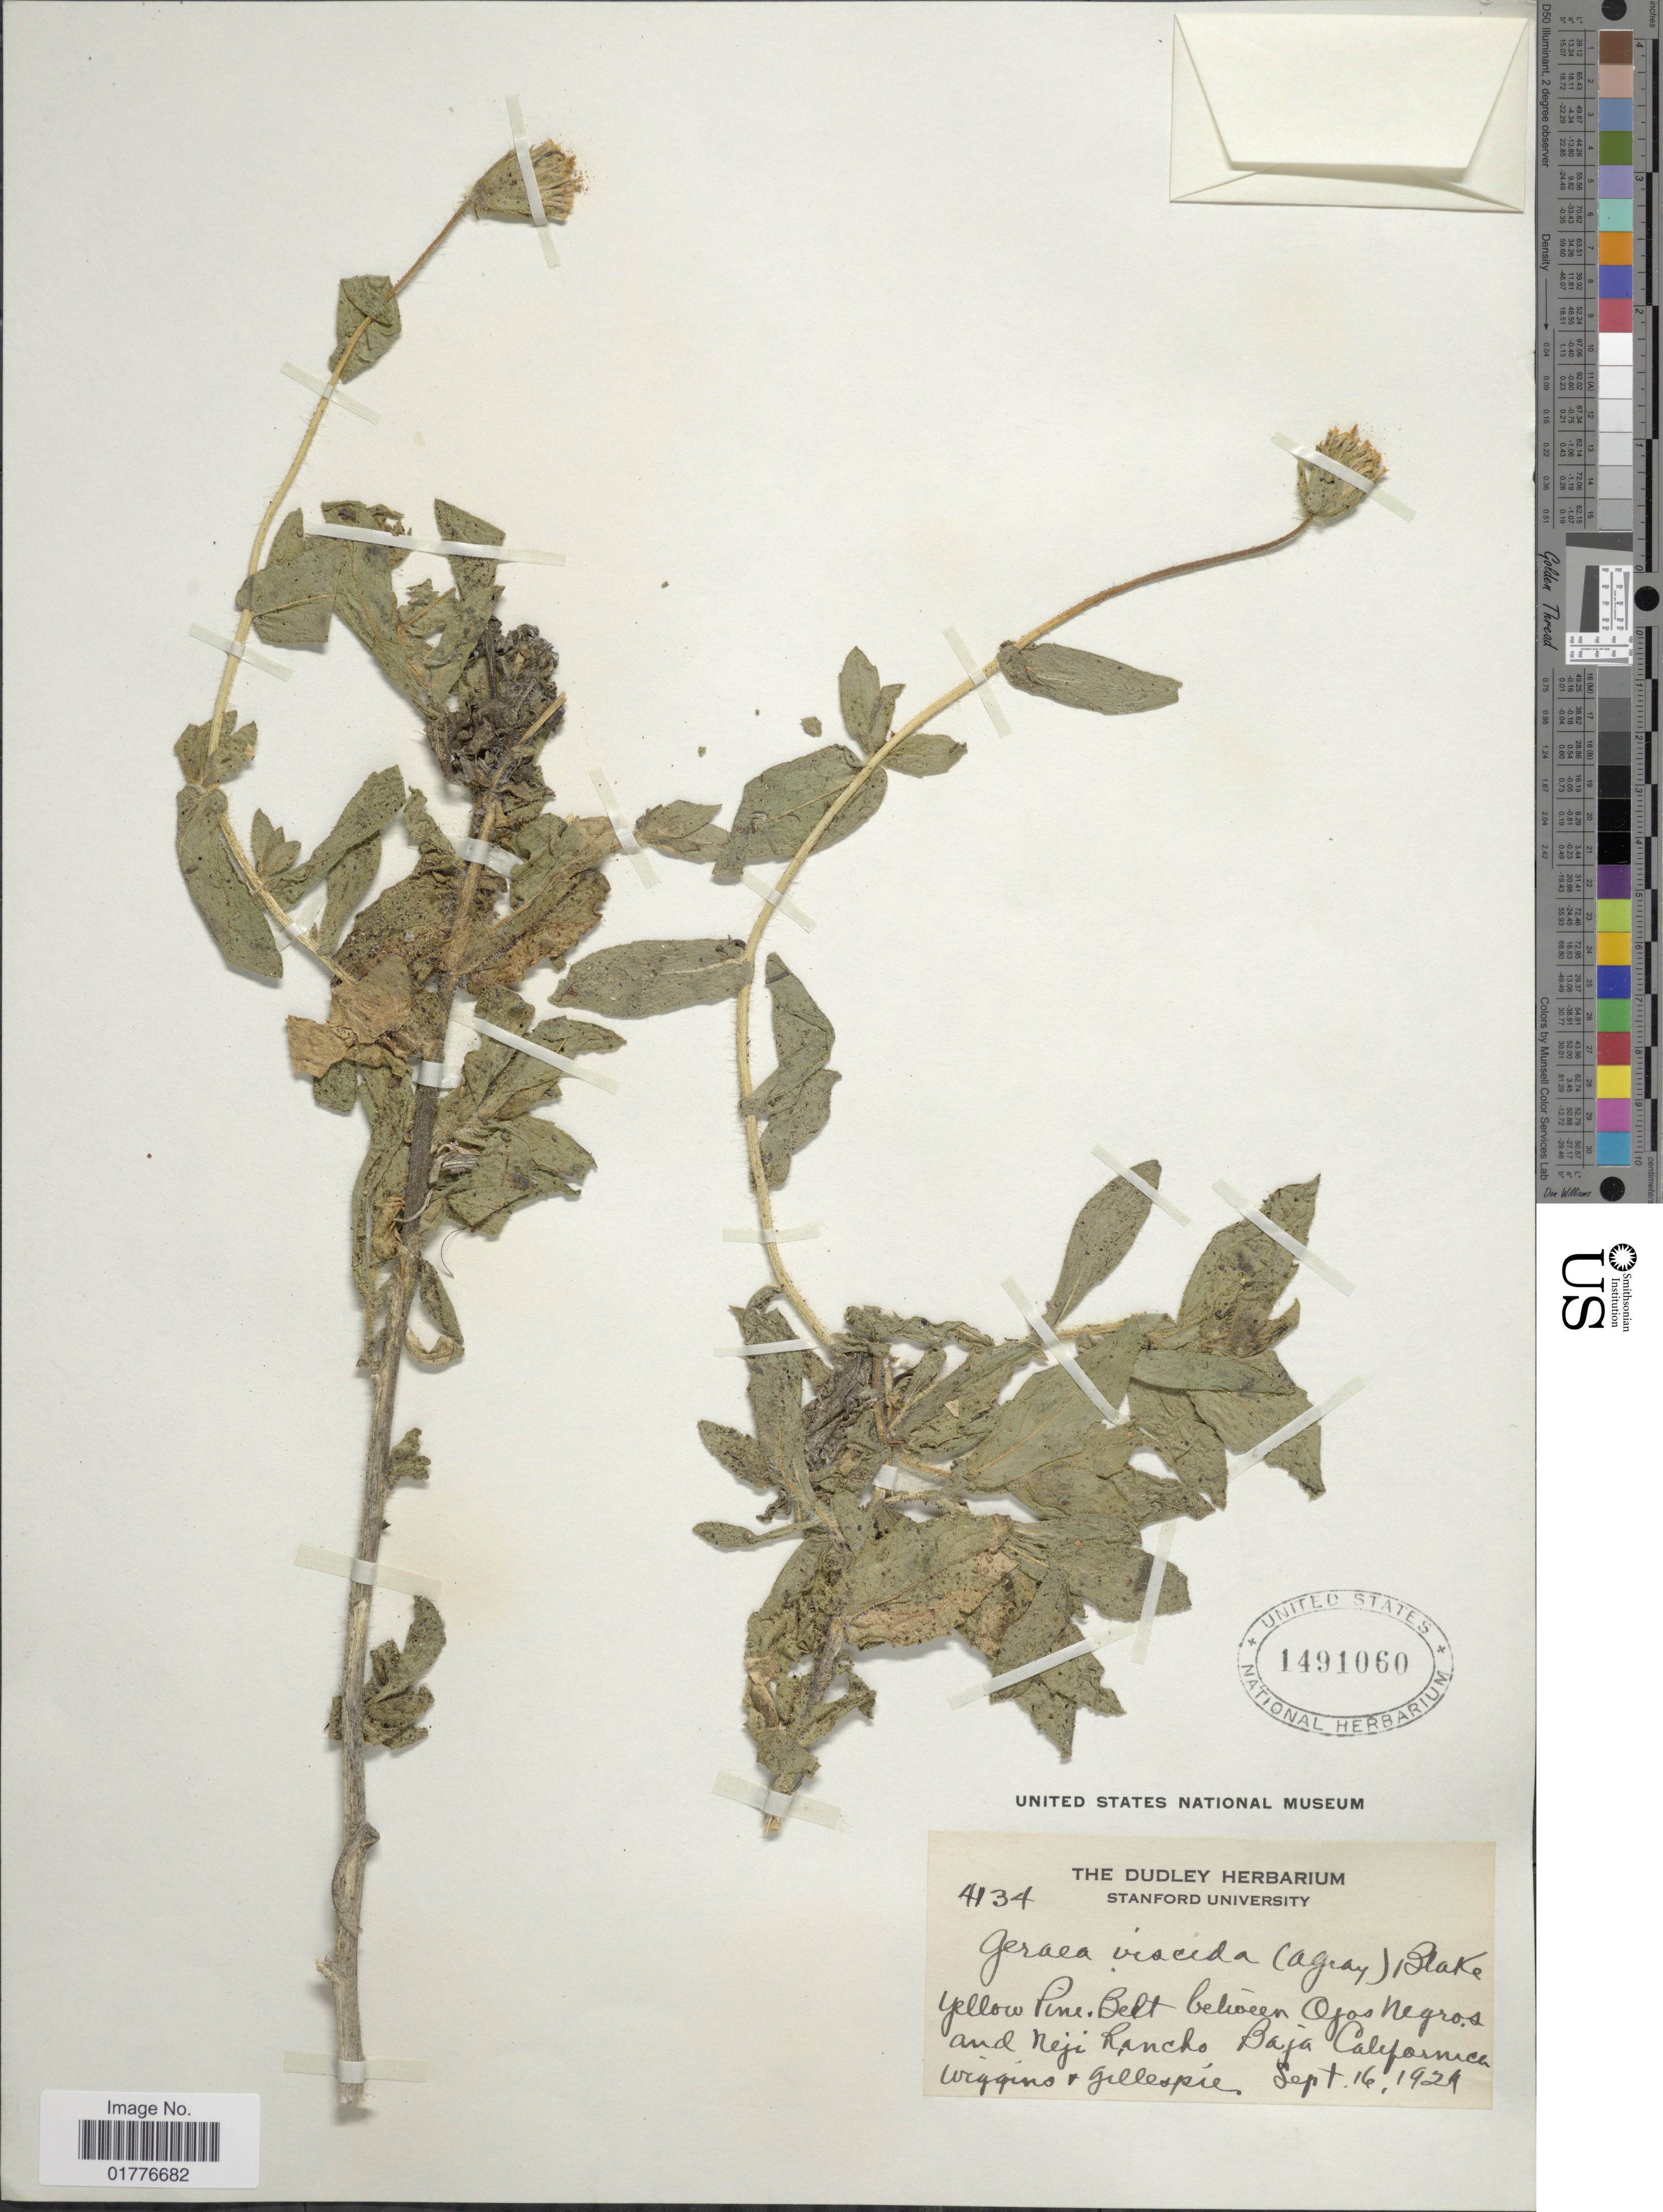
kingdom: Plantae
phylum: Tracheophyta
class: Magnoliopsida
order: Asterales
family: Asteraceae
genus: Geraea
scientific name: Geraea viscida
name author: (A. Gray) S.F. Blake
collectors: -- Wiggins & -- Gillespie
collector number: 4134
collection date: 1924-09-16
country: Mexico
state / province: Baja California Sur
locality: Belt between Ojos Negros and Neji Rancho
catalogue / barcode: US 1491060